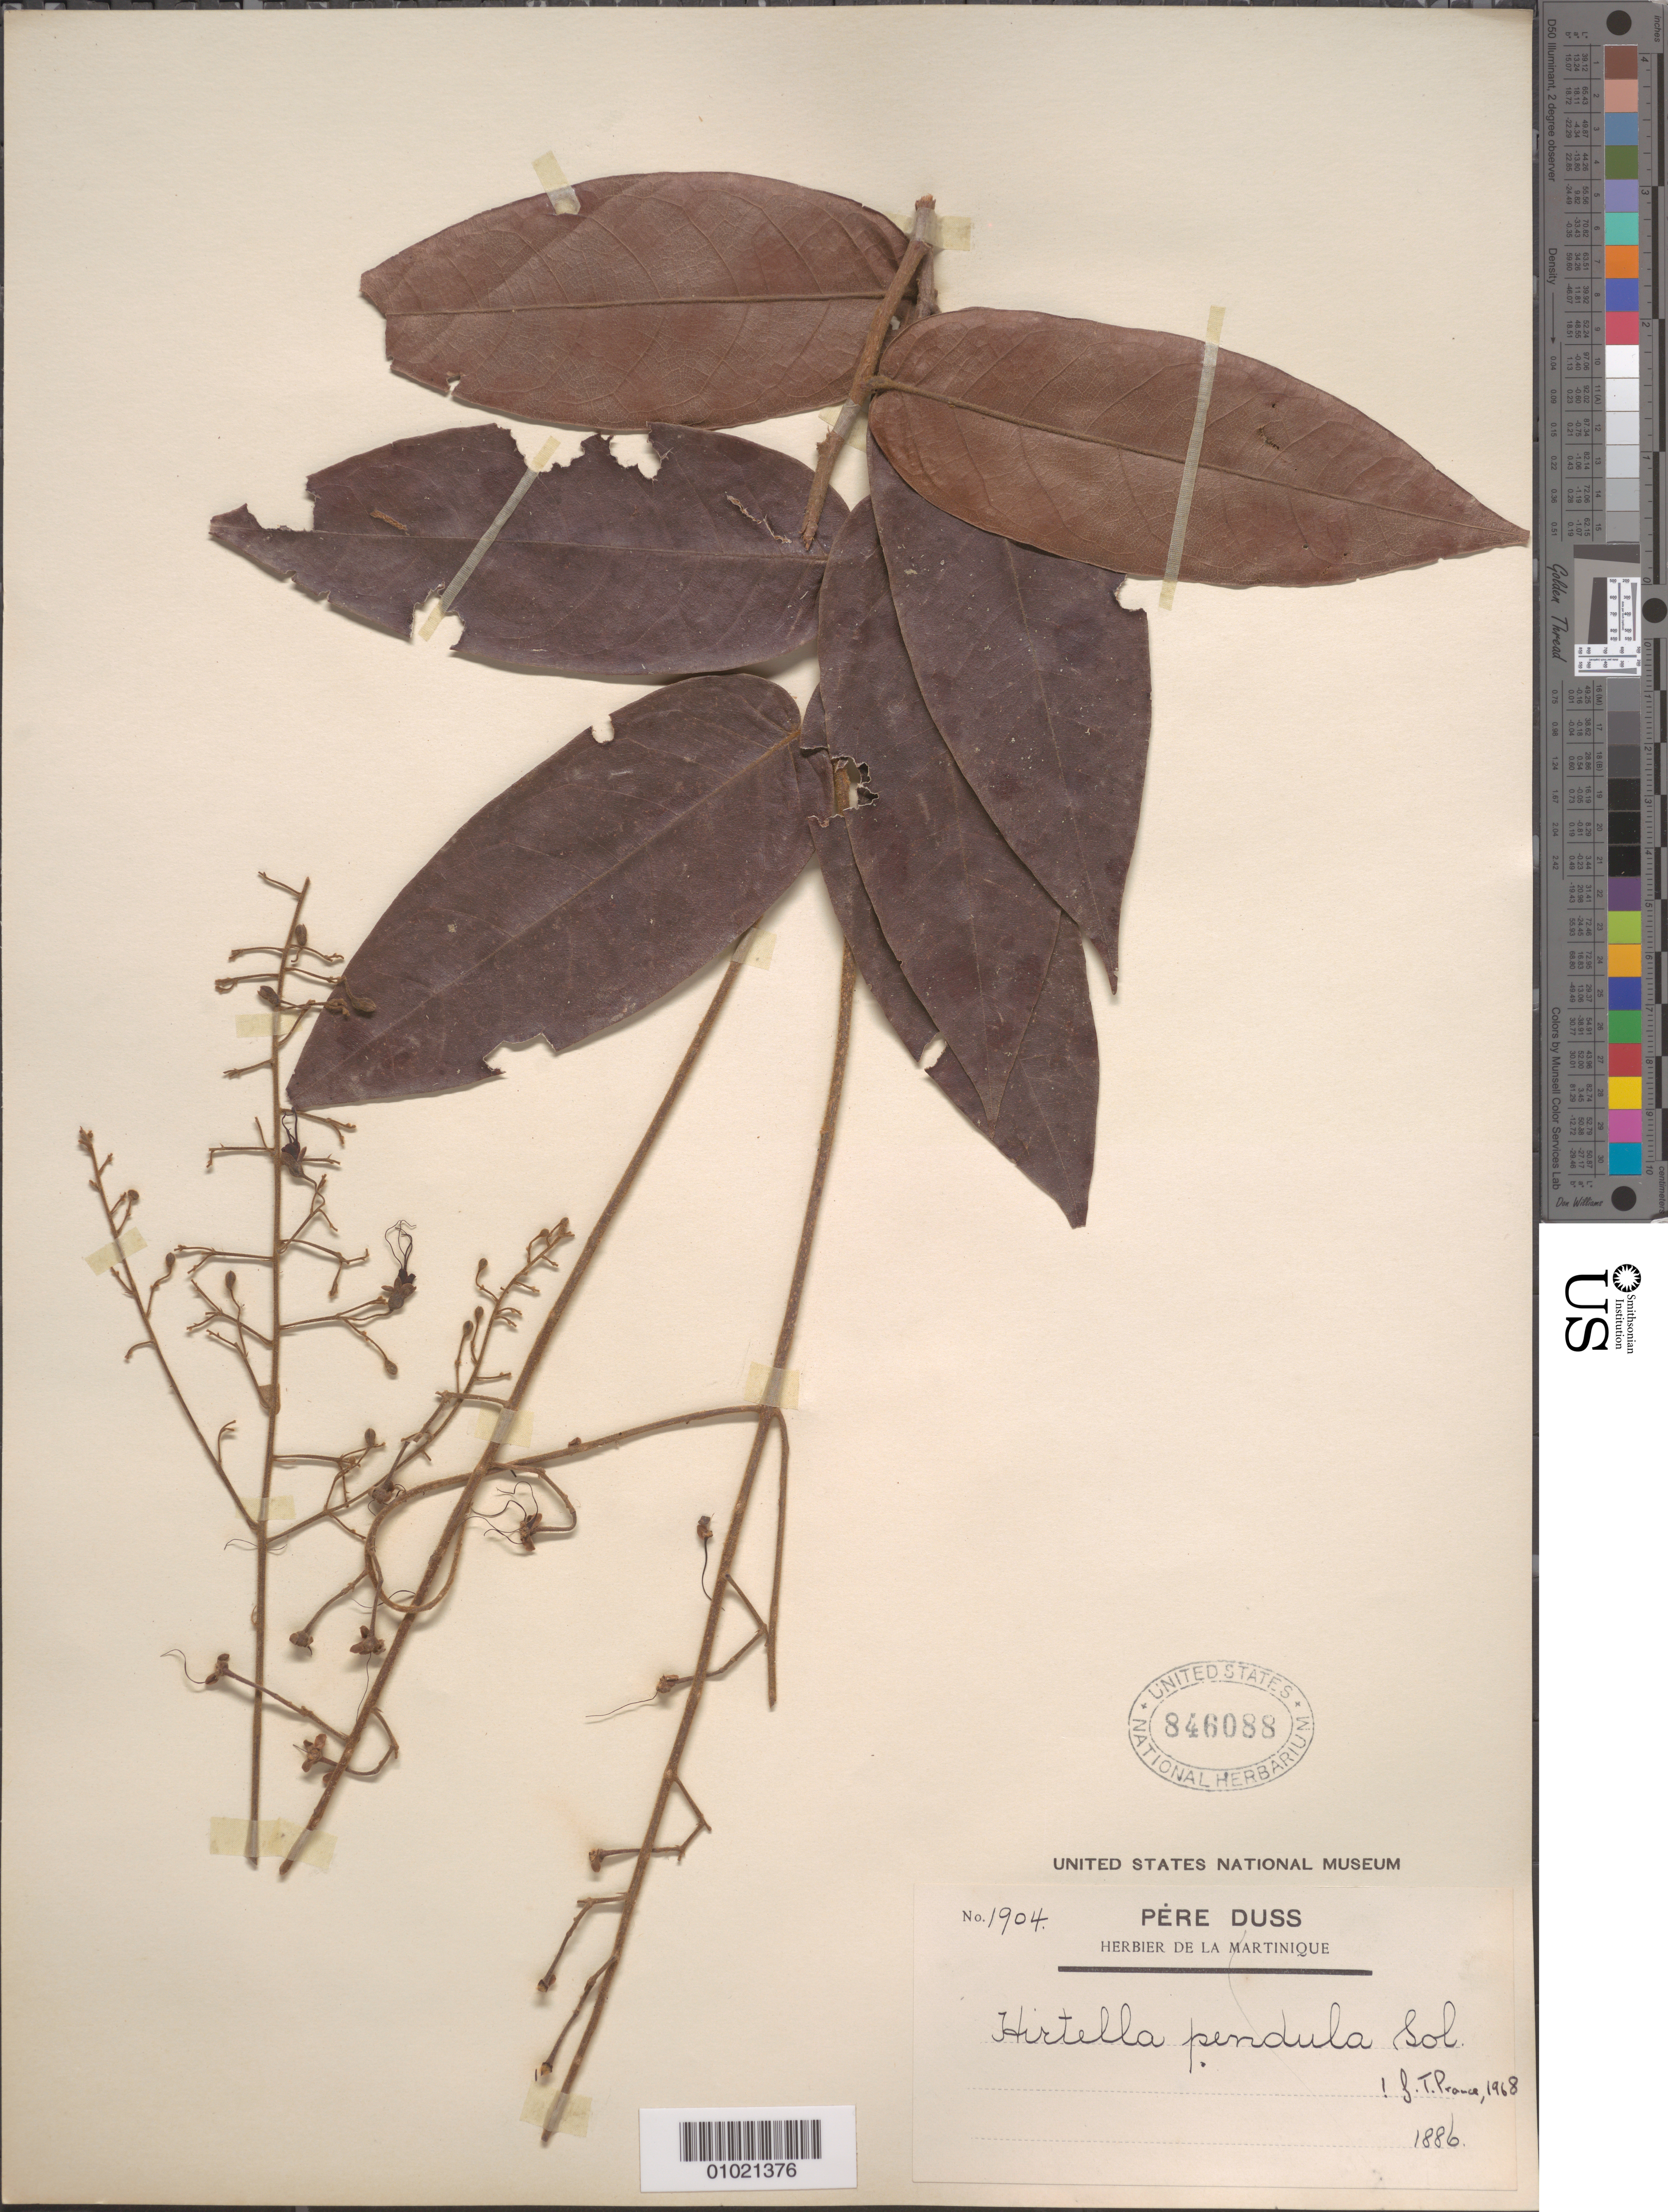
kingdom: Plantae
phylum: Tracheophyta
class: Magnoliopsida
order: Malpighiales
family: Chrysobalanaceae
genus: Hirtella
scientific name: Hirtella pendula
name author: Sol. ex Lam.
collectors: Père Duss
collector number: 1904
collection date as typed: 1886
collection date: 1886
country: Martinique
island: Martinique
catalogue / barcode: US 846088